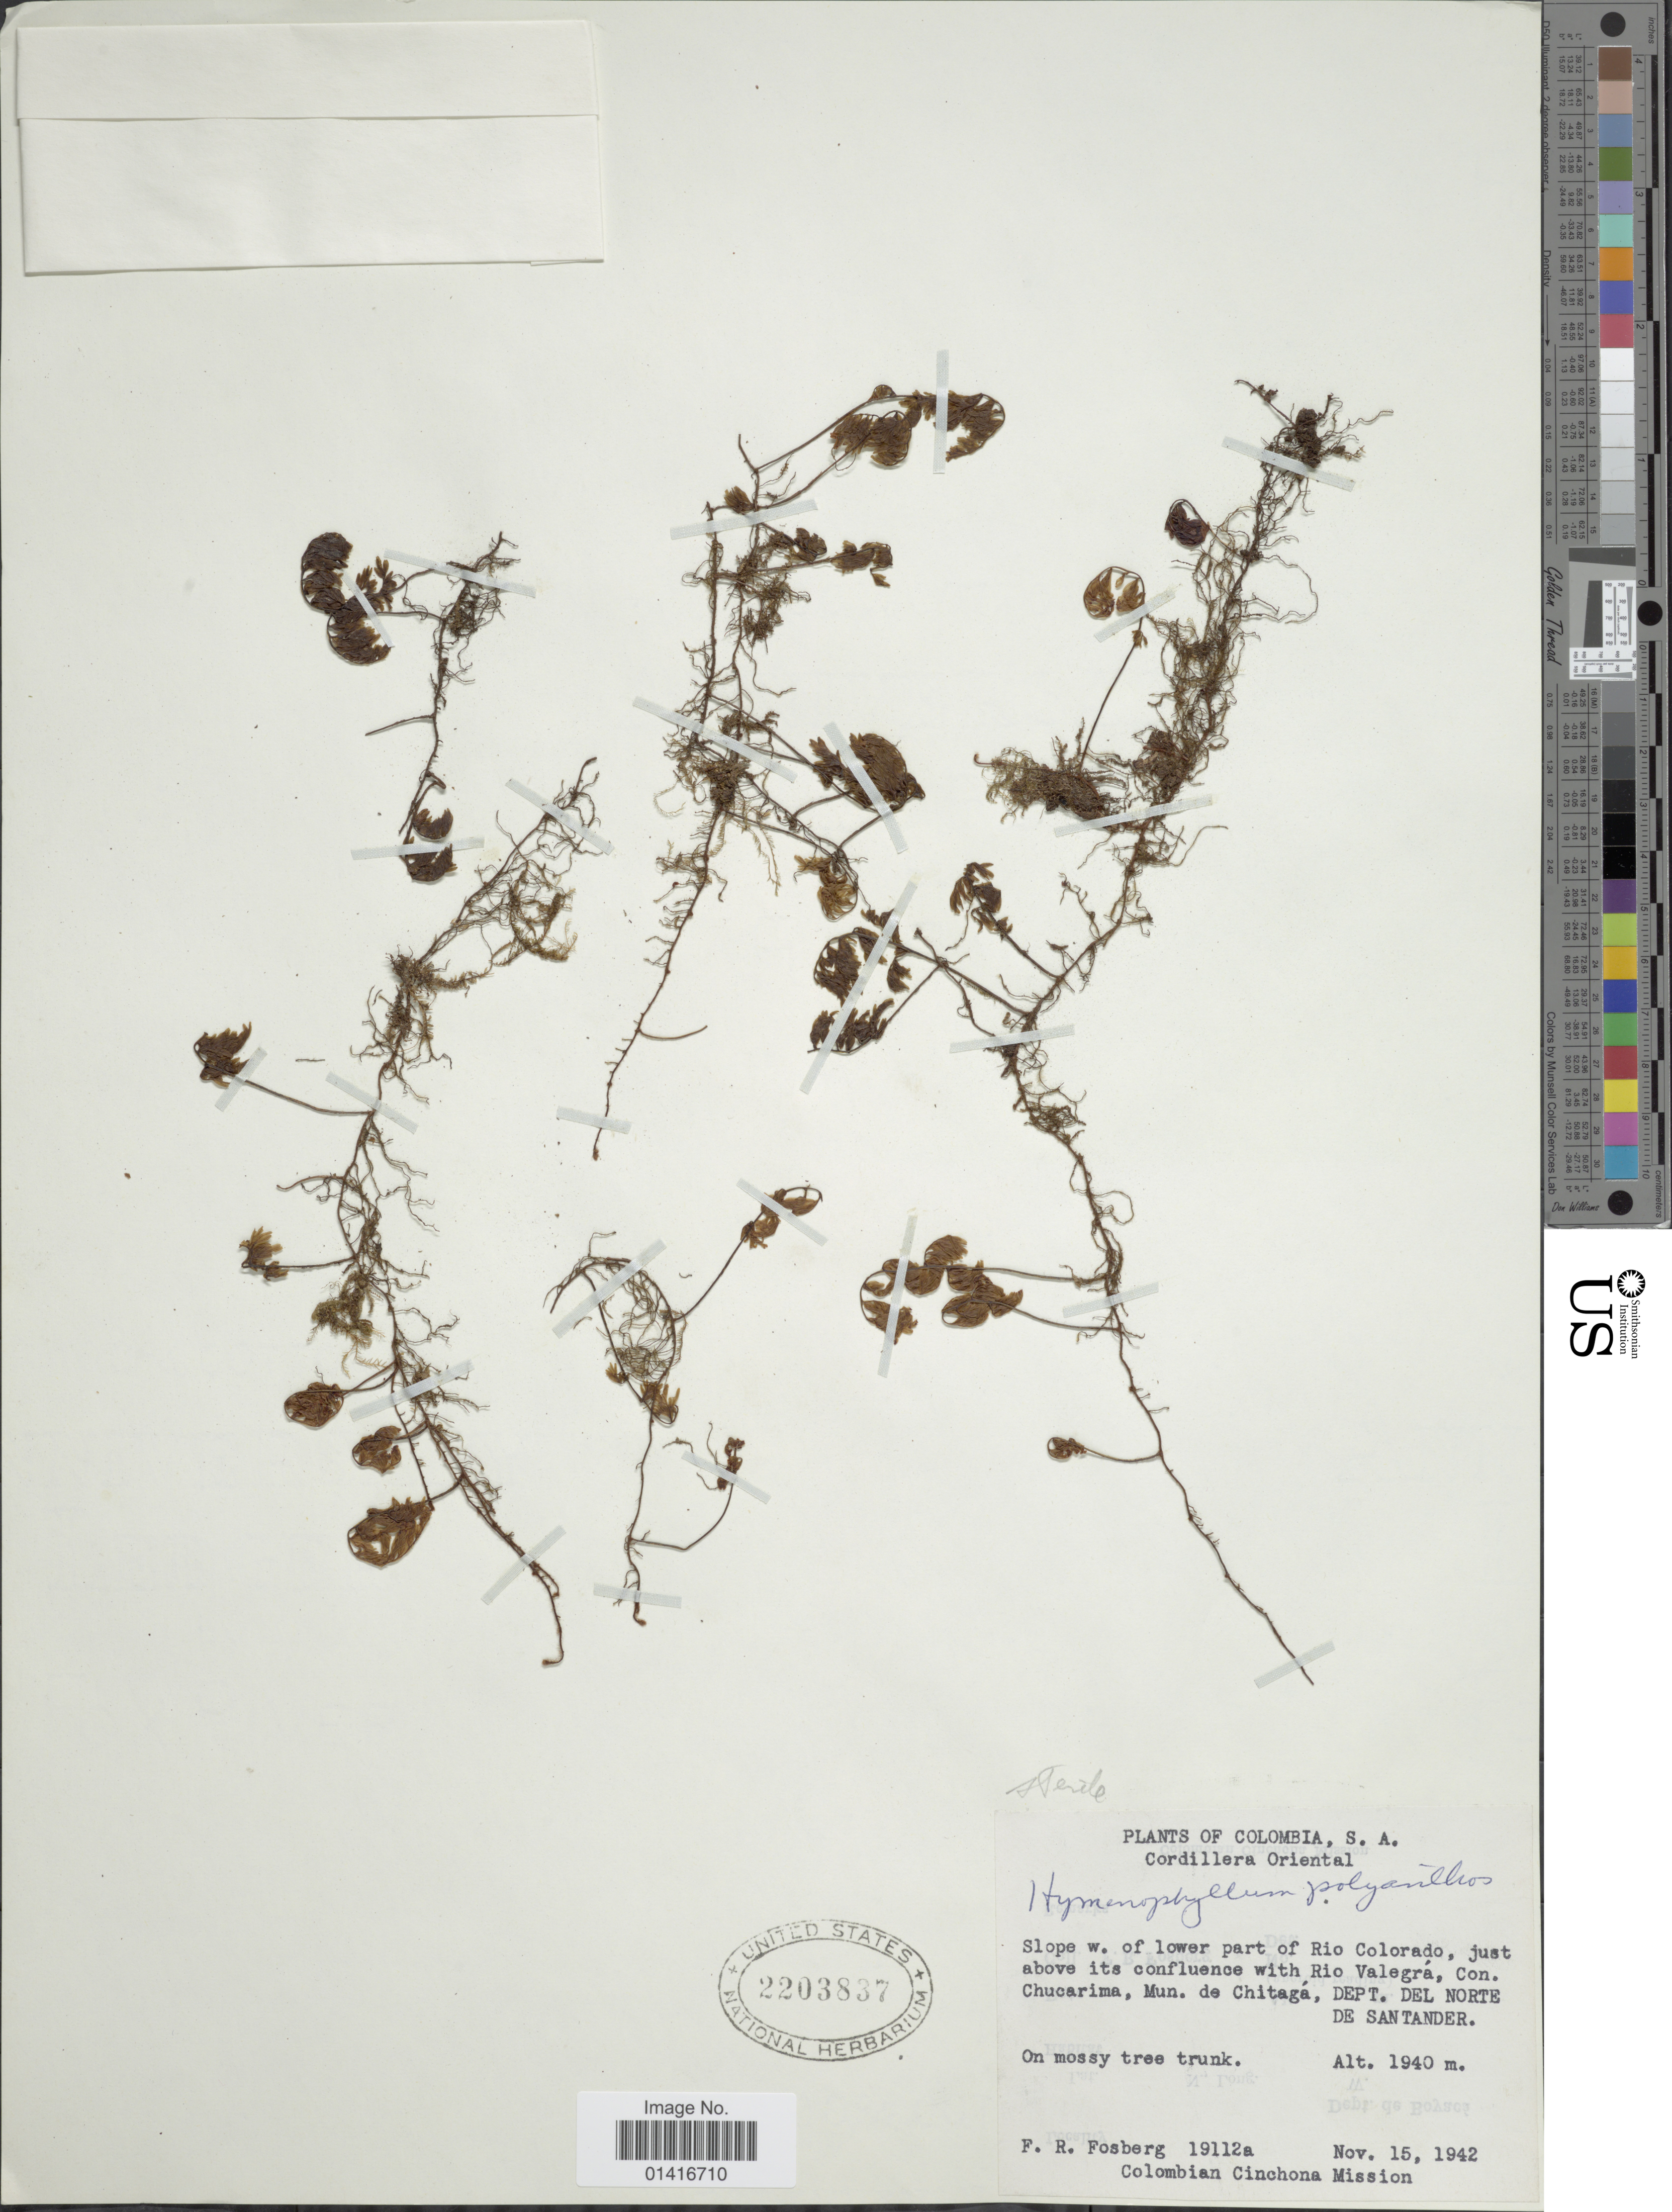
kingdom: Plantae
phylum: Tracheophyta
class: Polypodiopsida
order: Hymenophyllales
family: Hymenophyllaceae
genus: Hymenophyllum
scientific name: Hymenophyllum polyanthos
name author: (Sw.) Sw.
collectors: F. R. Fosberg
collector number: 19112a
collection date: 1942-11-15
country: Colombia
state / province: Norte de Santander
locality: Cordillera Oriental. Slope w. of lower part of Rio Colorado, just above its confluence with Rio Valegrá, Con. Chucarima. Mun. de Chitagá, Dept. del Norte de Santander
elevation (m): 1940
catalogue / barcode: US 2203837